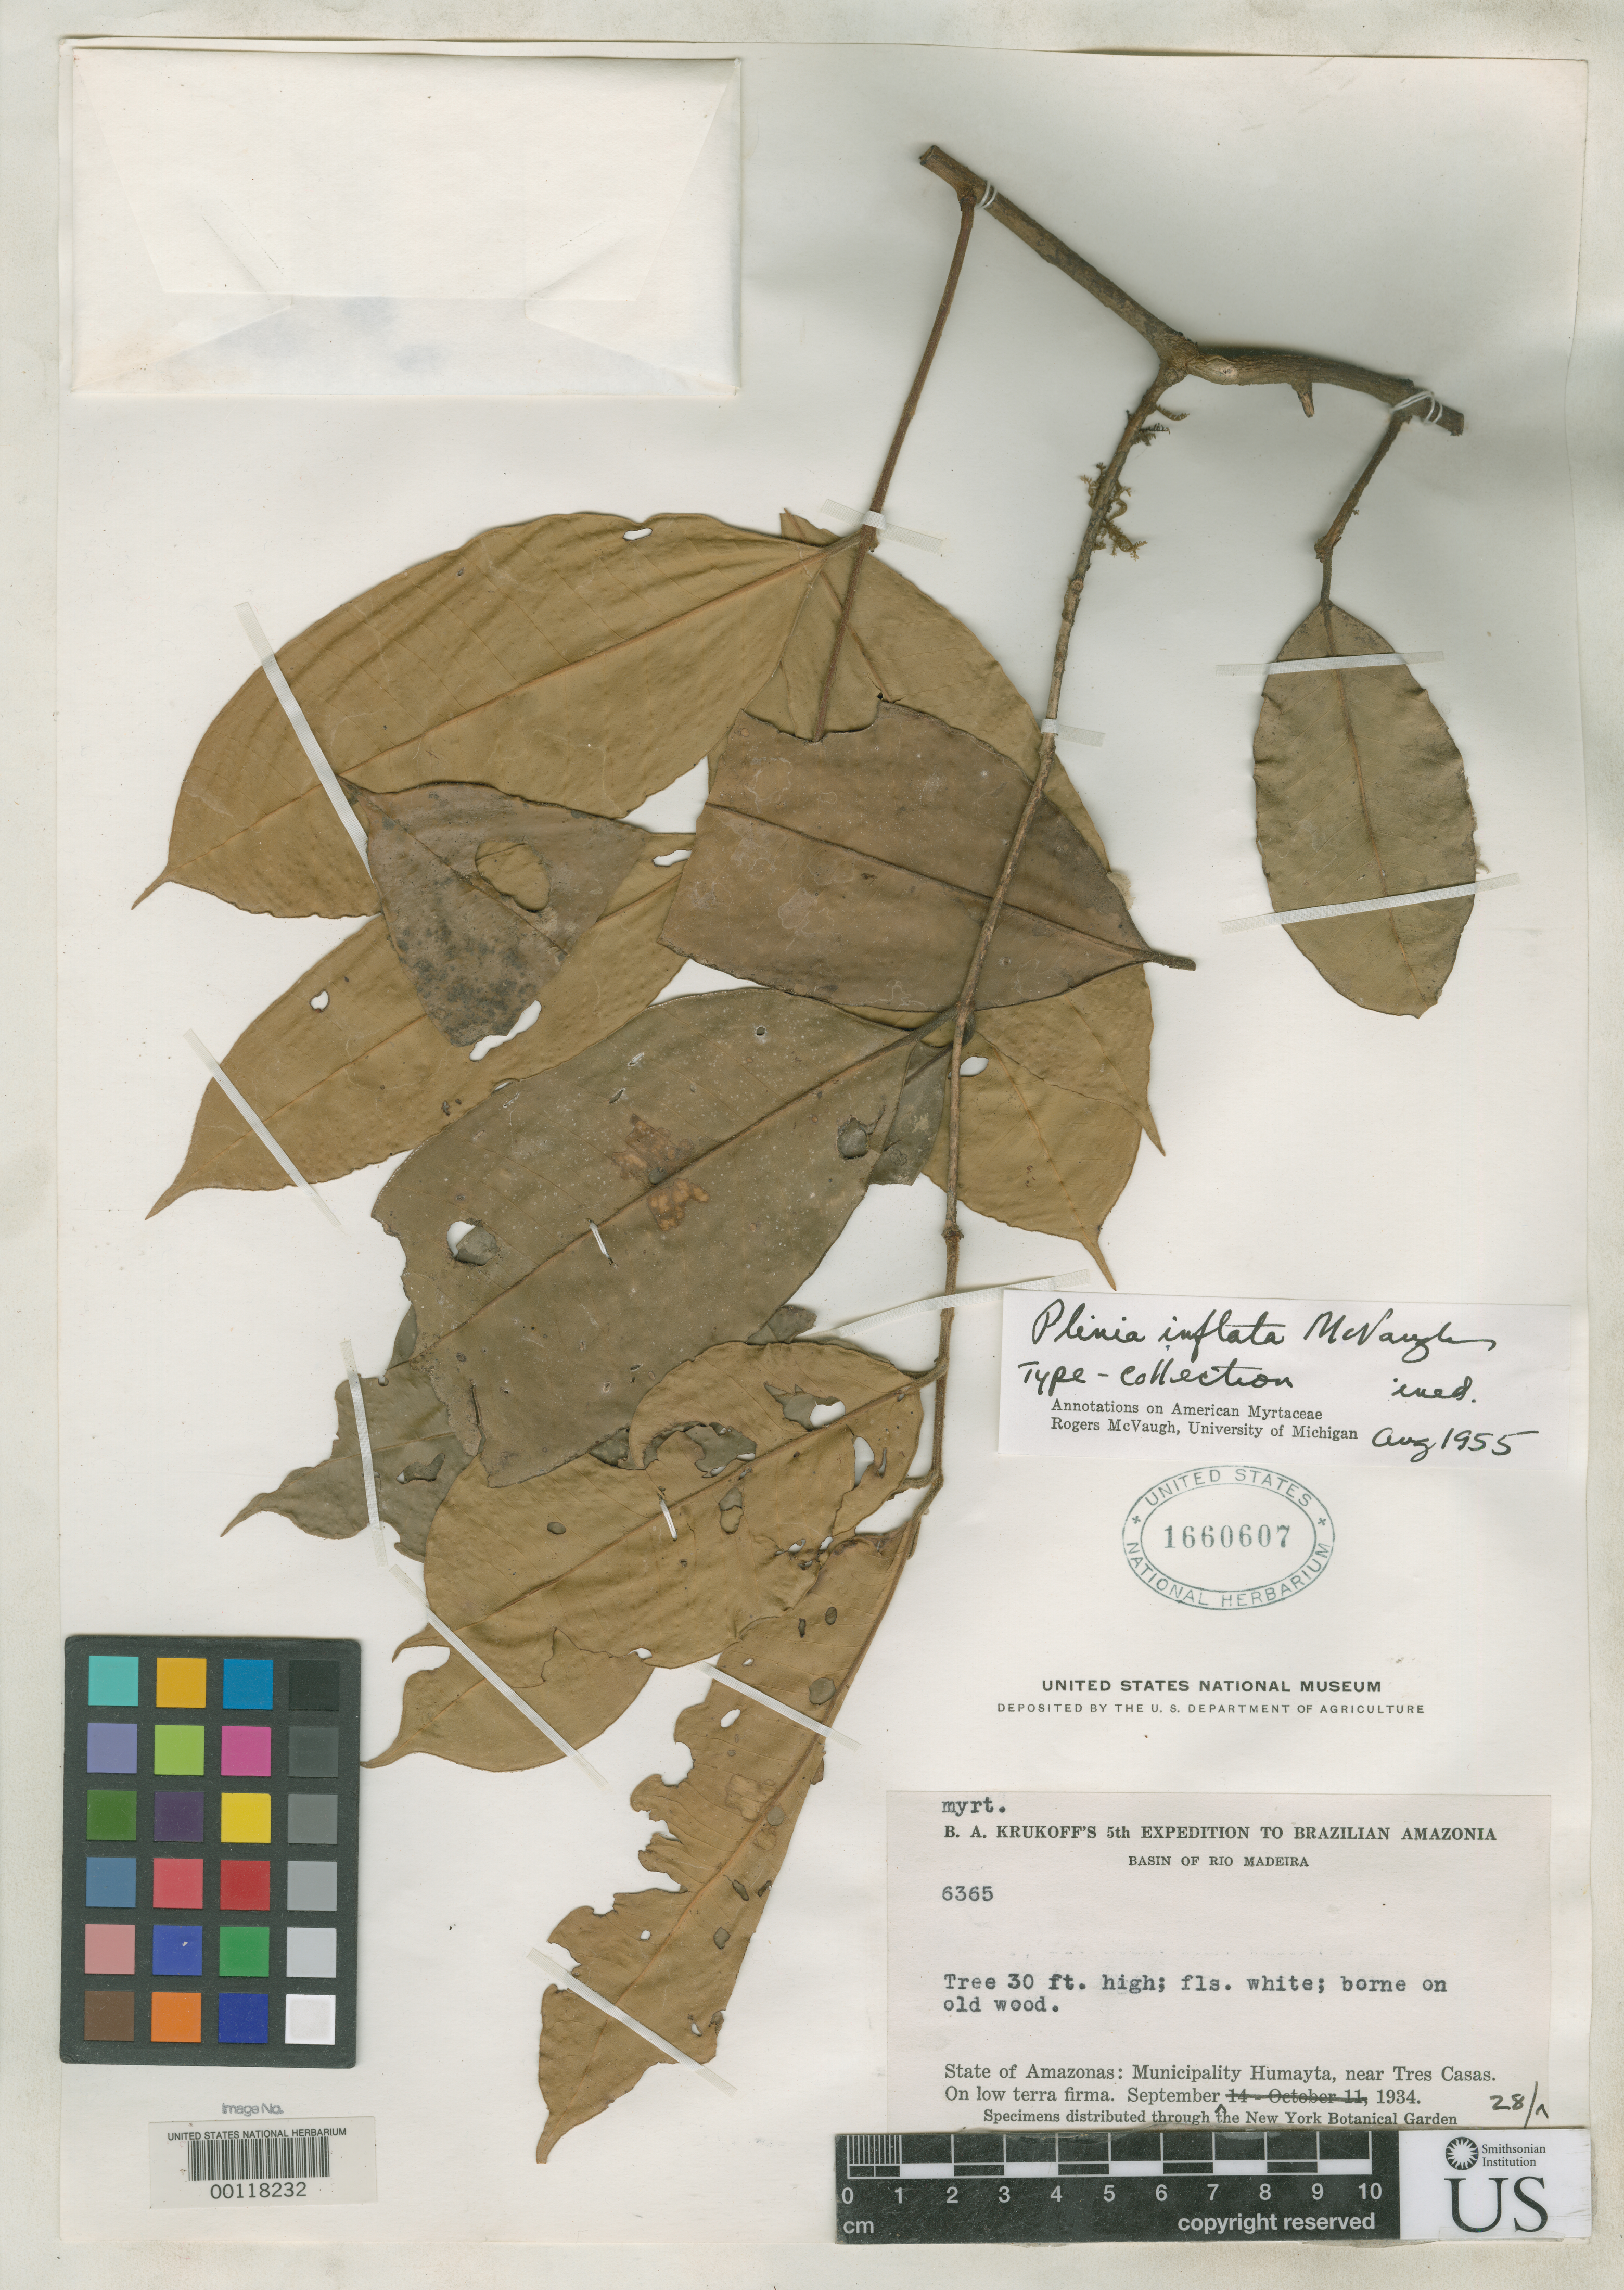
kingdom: Plantae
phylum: Tracheophyta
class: Magnoliopsida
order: Myrtales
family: Myrtaceae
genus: Plinia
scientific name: Plinia inflata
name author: McVaugh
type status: Isotype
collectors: B. A. Krukoff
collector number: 6365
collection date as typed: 23 Sep 1934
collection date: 1934-09-23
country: Brazil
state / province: Amazonas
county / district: Humaitá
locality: Basin of Madeira, near Tres Casas.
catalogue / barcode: US 1660607